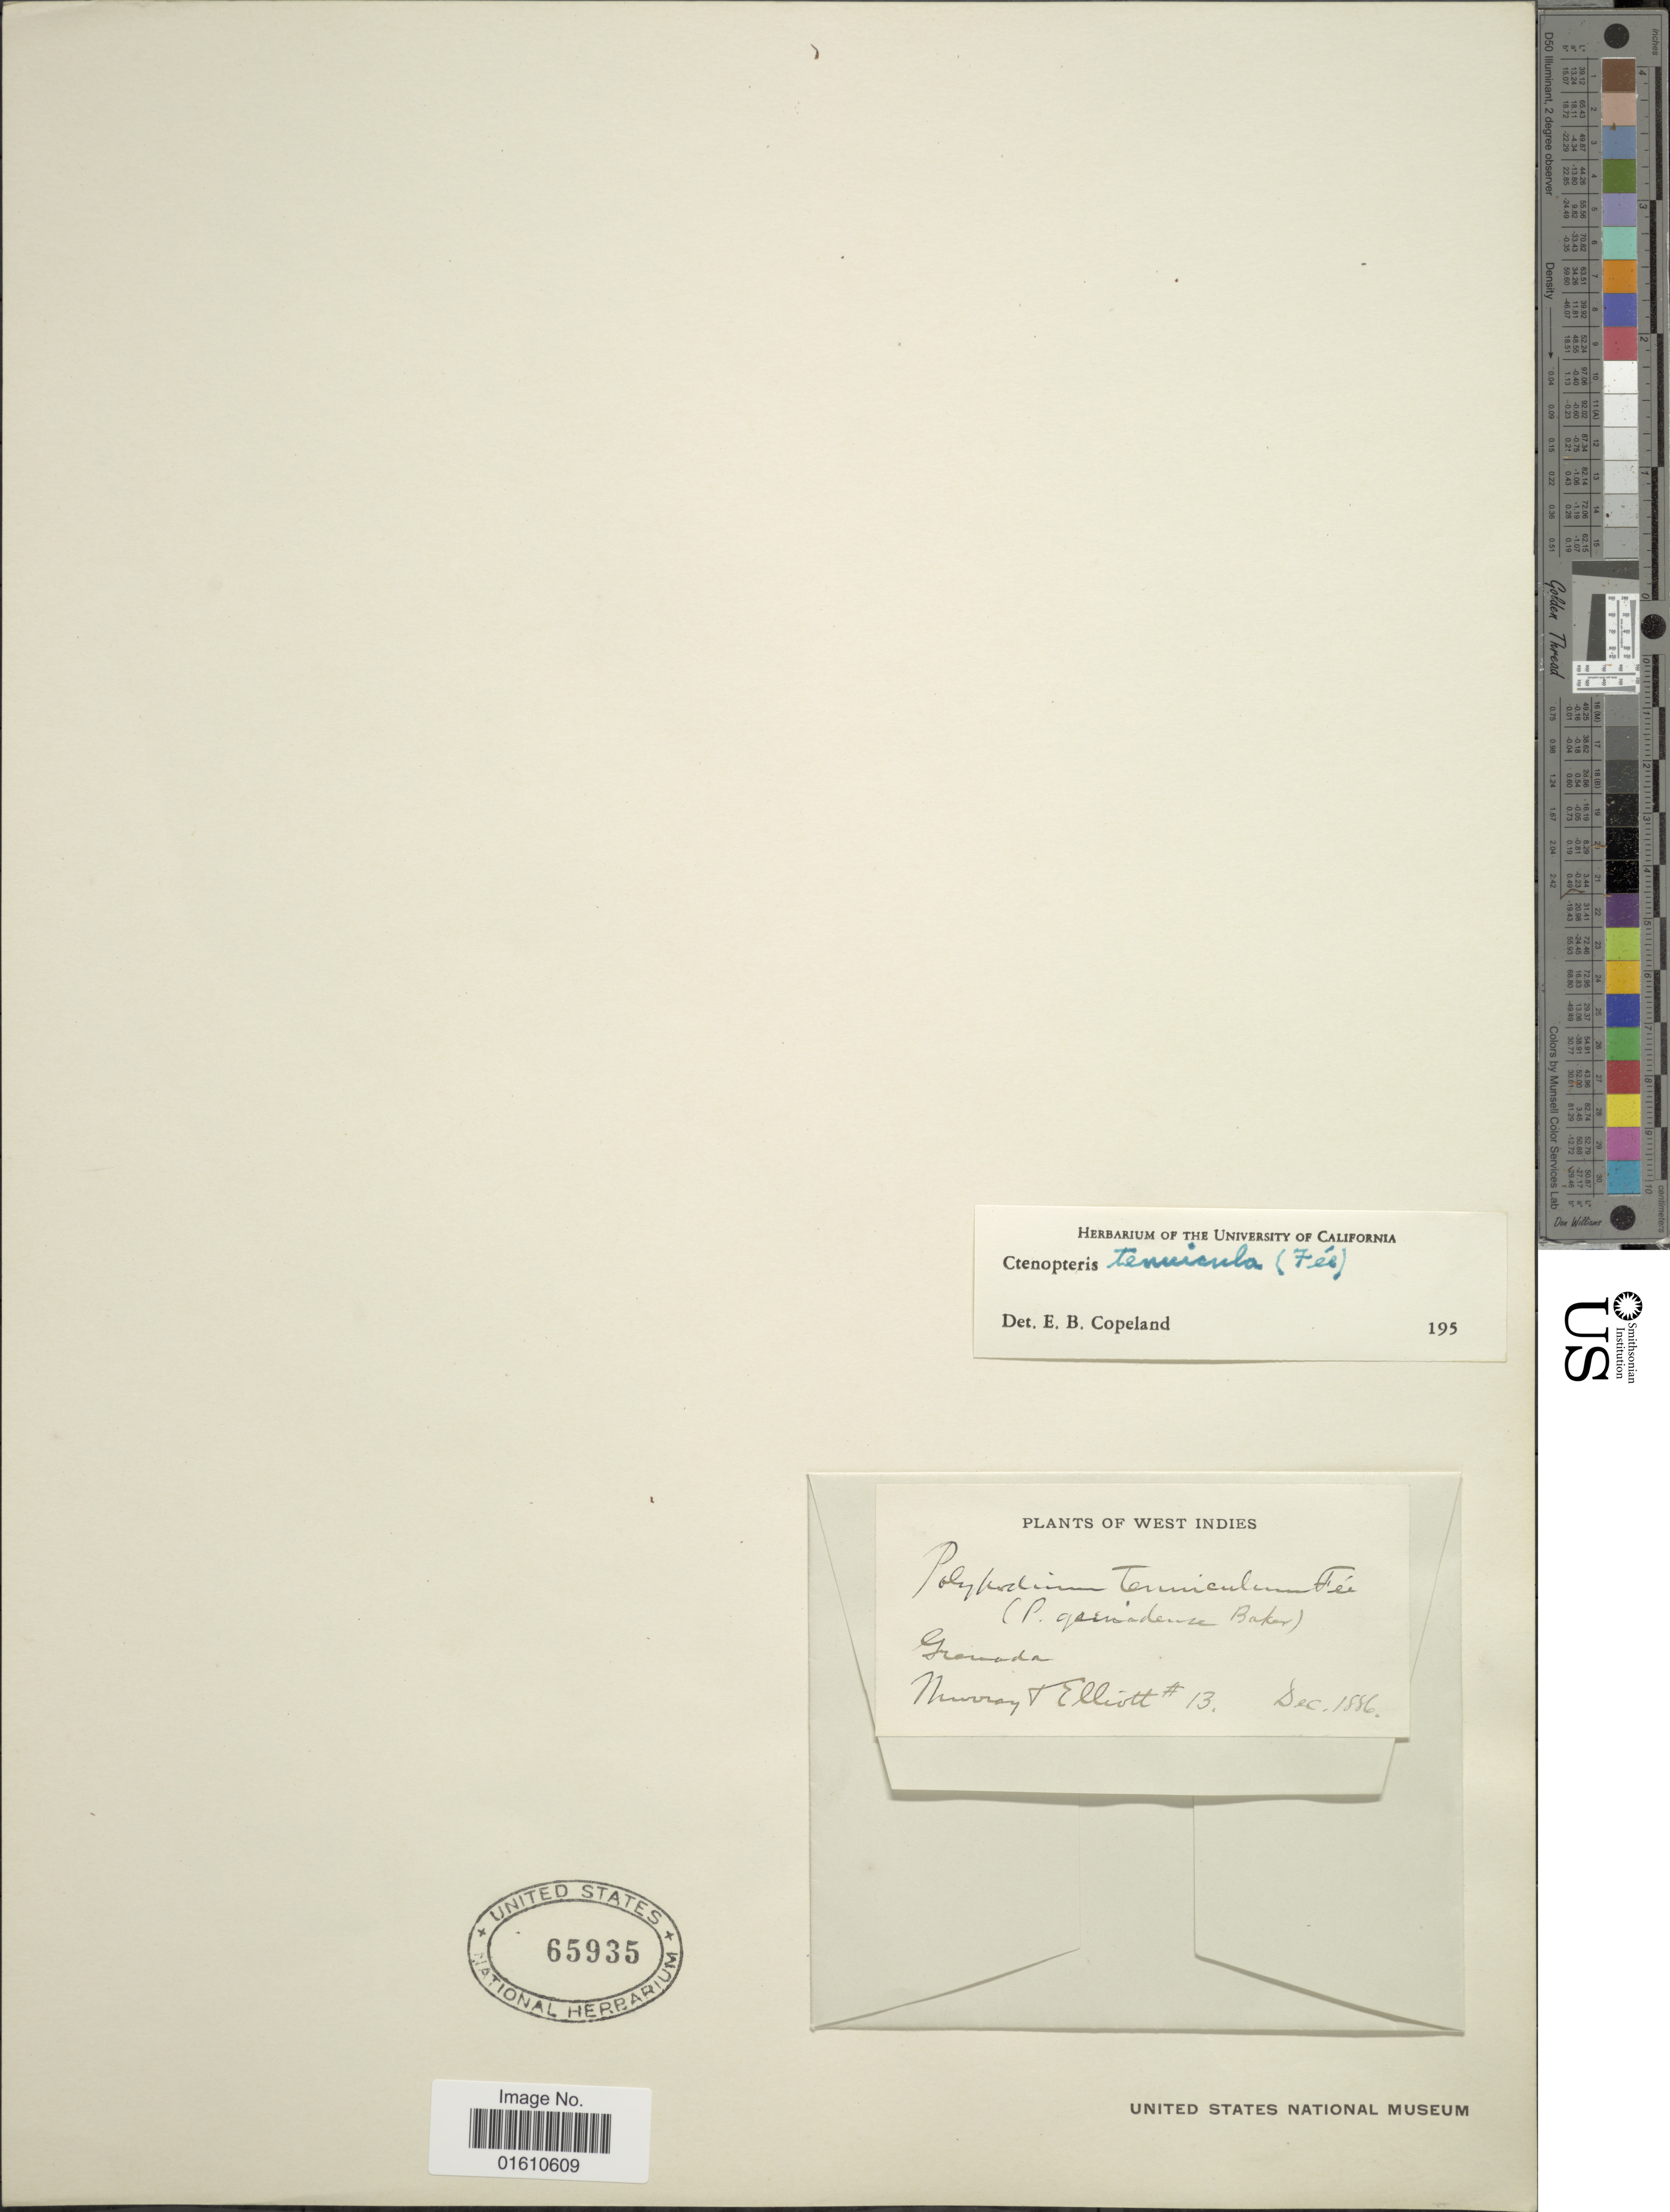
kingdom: Plantae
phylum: Tracheophyta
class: Polypodiopsida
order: Polypodiales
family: Polypodiaceae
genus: Lellingeria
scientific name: Lellingeria tenuicula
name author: (Fée) A.R. Sm. & R.C. Moran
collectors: Murray, -- & Elliott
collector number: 13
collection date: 1886-12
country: Grenada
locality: Grenada, West Indies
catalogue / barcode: US 65935